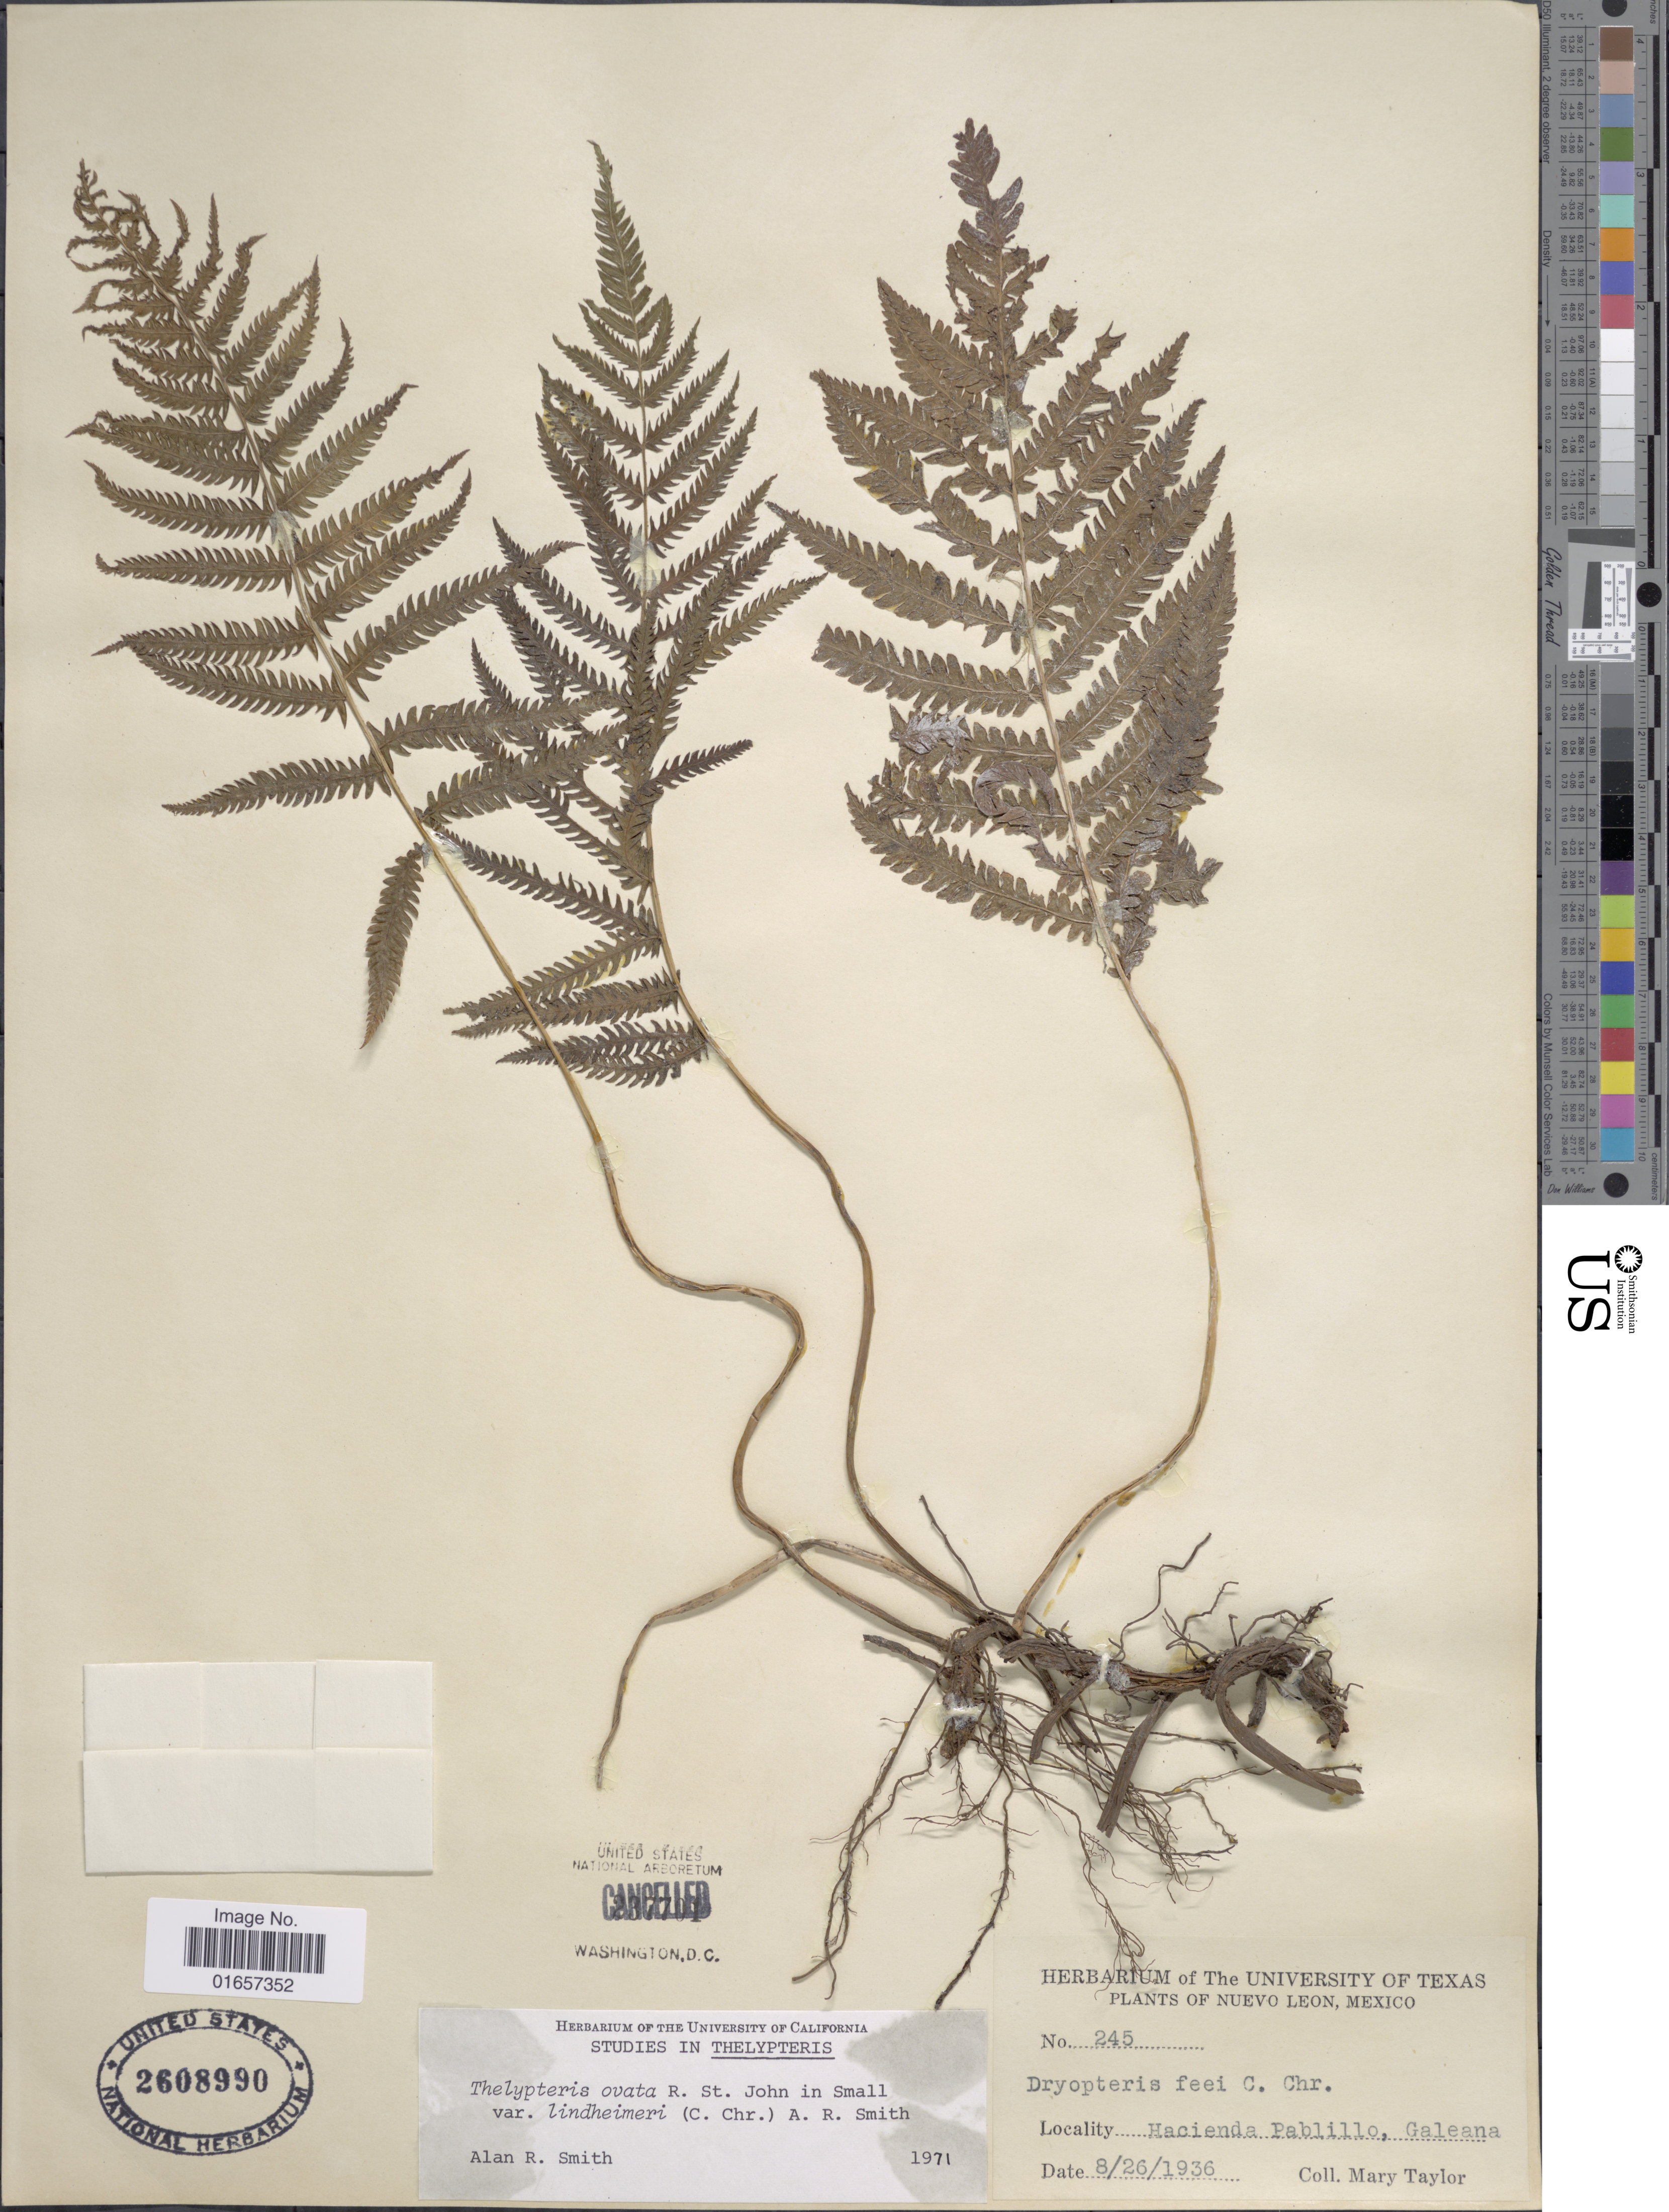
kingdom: Plantae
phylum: Tracheophyta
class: Polypodiopsida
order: Polypodiales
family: Thelypteridaceae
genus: Christella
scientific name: Christella ovata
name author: (R.P. St. John) Á. Löve & D. Löve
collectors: M. S. Taylor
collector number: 245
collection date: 1936-08-26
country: Mexico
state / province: Nuevo León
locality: Mexico, Nuevo León, Hacienda Pablillo, Galeana.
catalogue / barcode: US 2608990